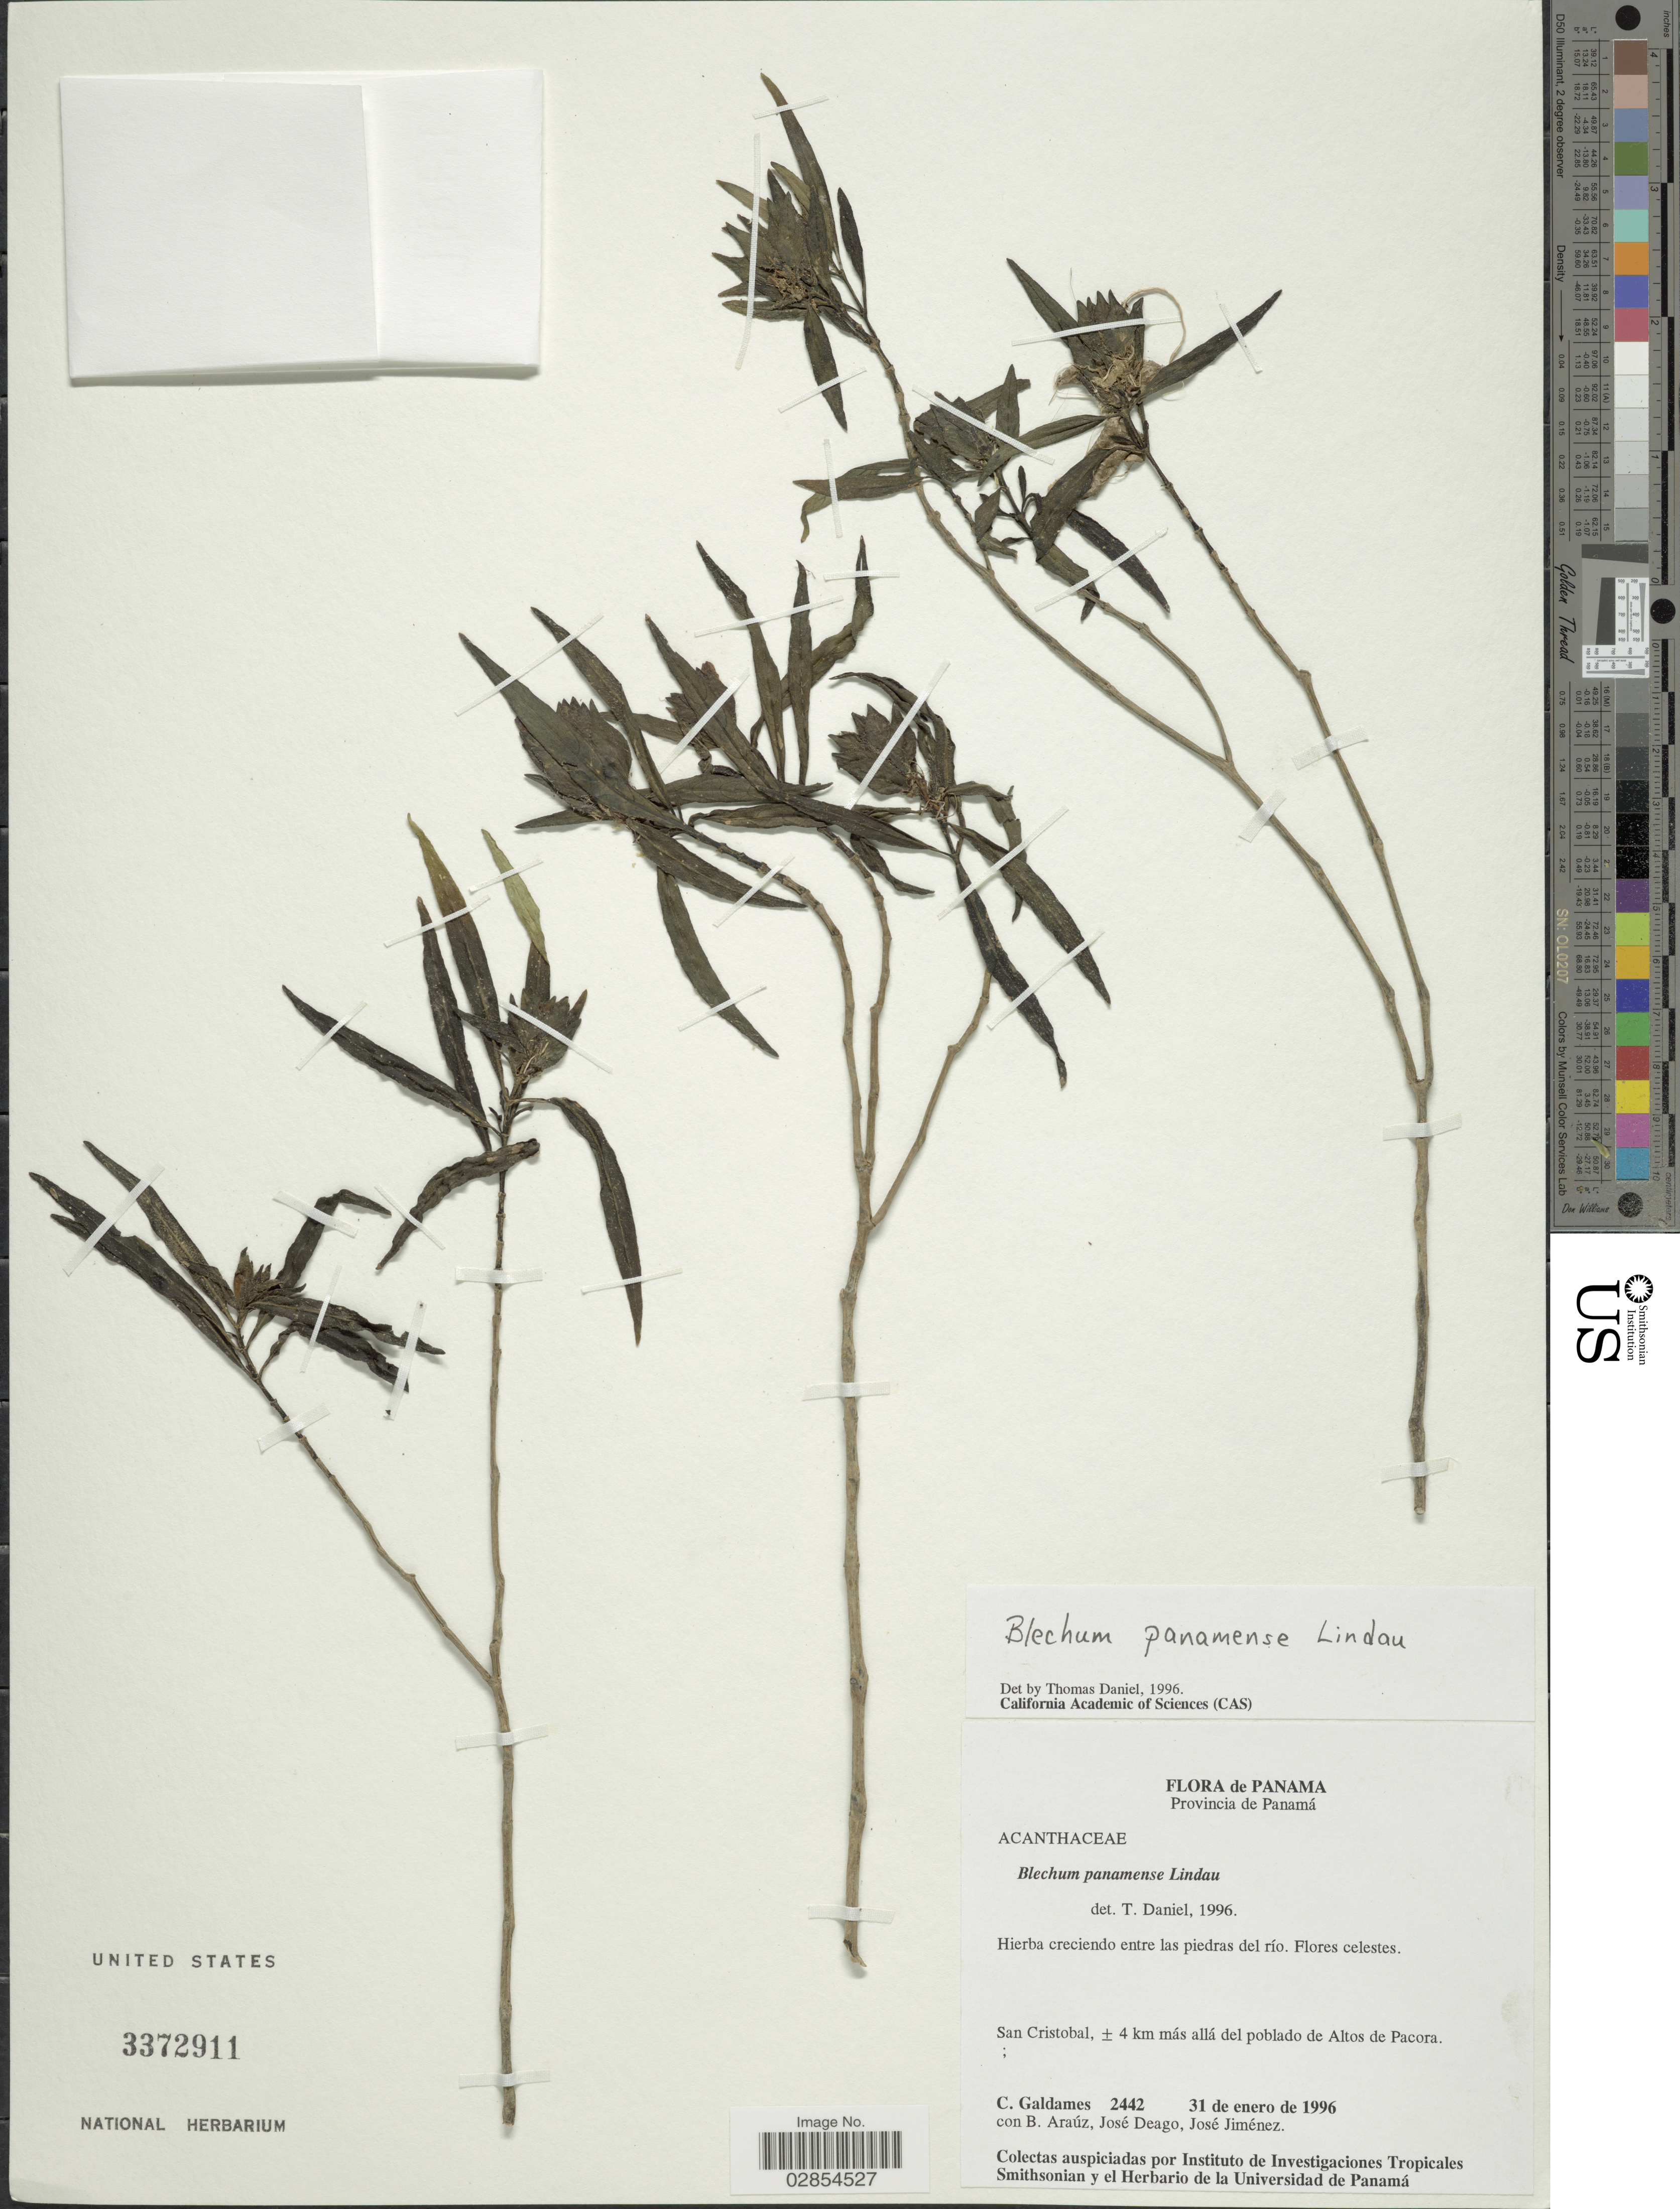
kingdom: Plantae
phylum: Tracheophyta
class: Magnoliopsida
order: Lamiales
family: Acanthaceae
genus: Blechum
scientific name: Blechum panamense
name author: Lindau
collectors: C. Galdames, B. Araúz, J. Deago & J. Jiménez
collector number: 2442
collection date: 1996-01-31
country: Panama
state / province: Panamá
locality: Provincia de Panamá. San Cristobal, ± 4 km más allá del poblado de Altos de Pacora.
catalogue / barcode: US 3372911